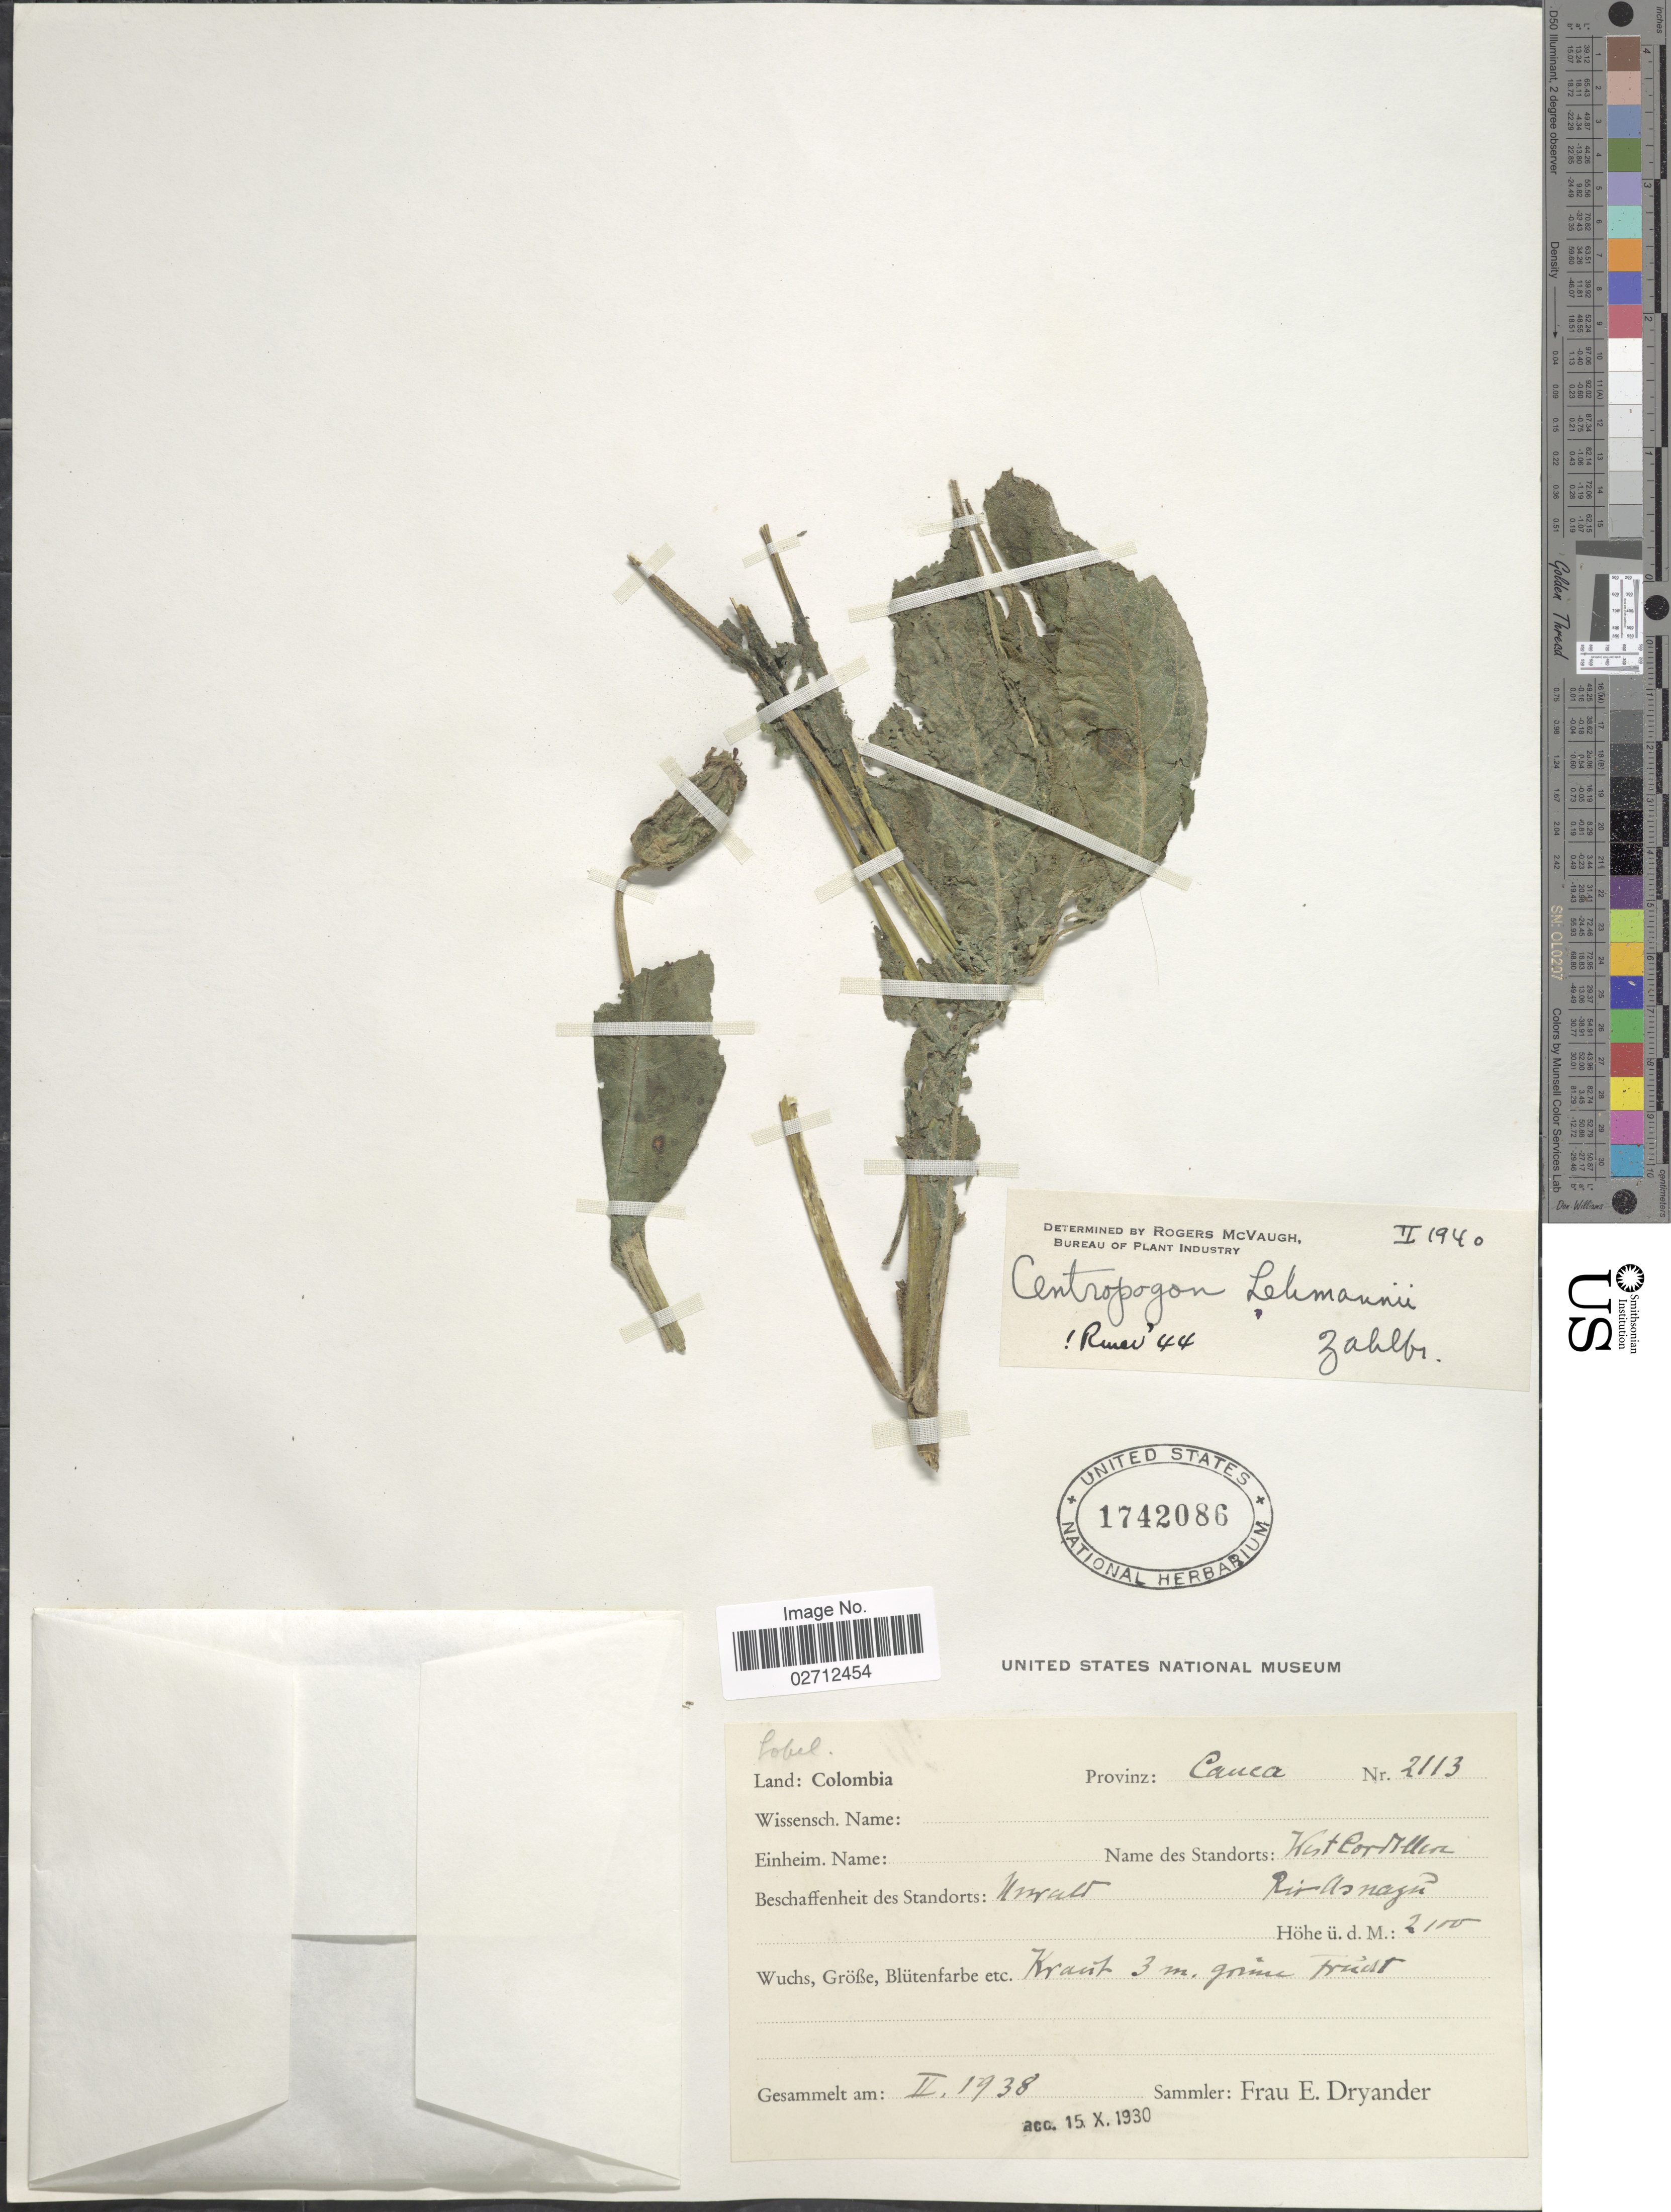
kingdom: Plantae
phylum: Tracheophyta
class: Magnoliopsida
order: Asterales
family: Campanulaceae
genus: Centropogon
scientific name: Centropogon lehmannii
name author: Zahlbr.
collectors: F. Dryander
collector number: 2113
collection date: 1938-02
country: Colombia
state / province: Cauca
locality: Urwald, West Cordillera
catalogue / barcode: US 1742086